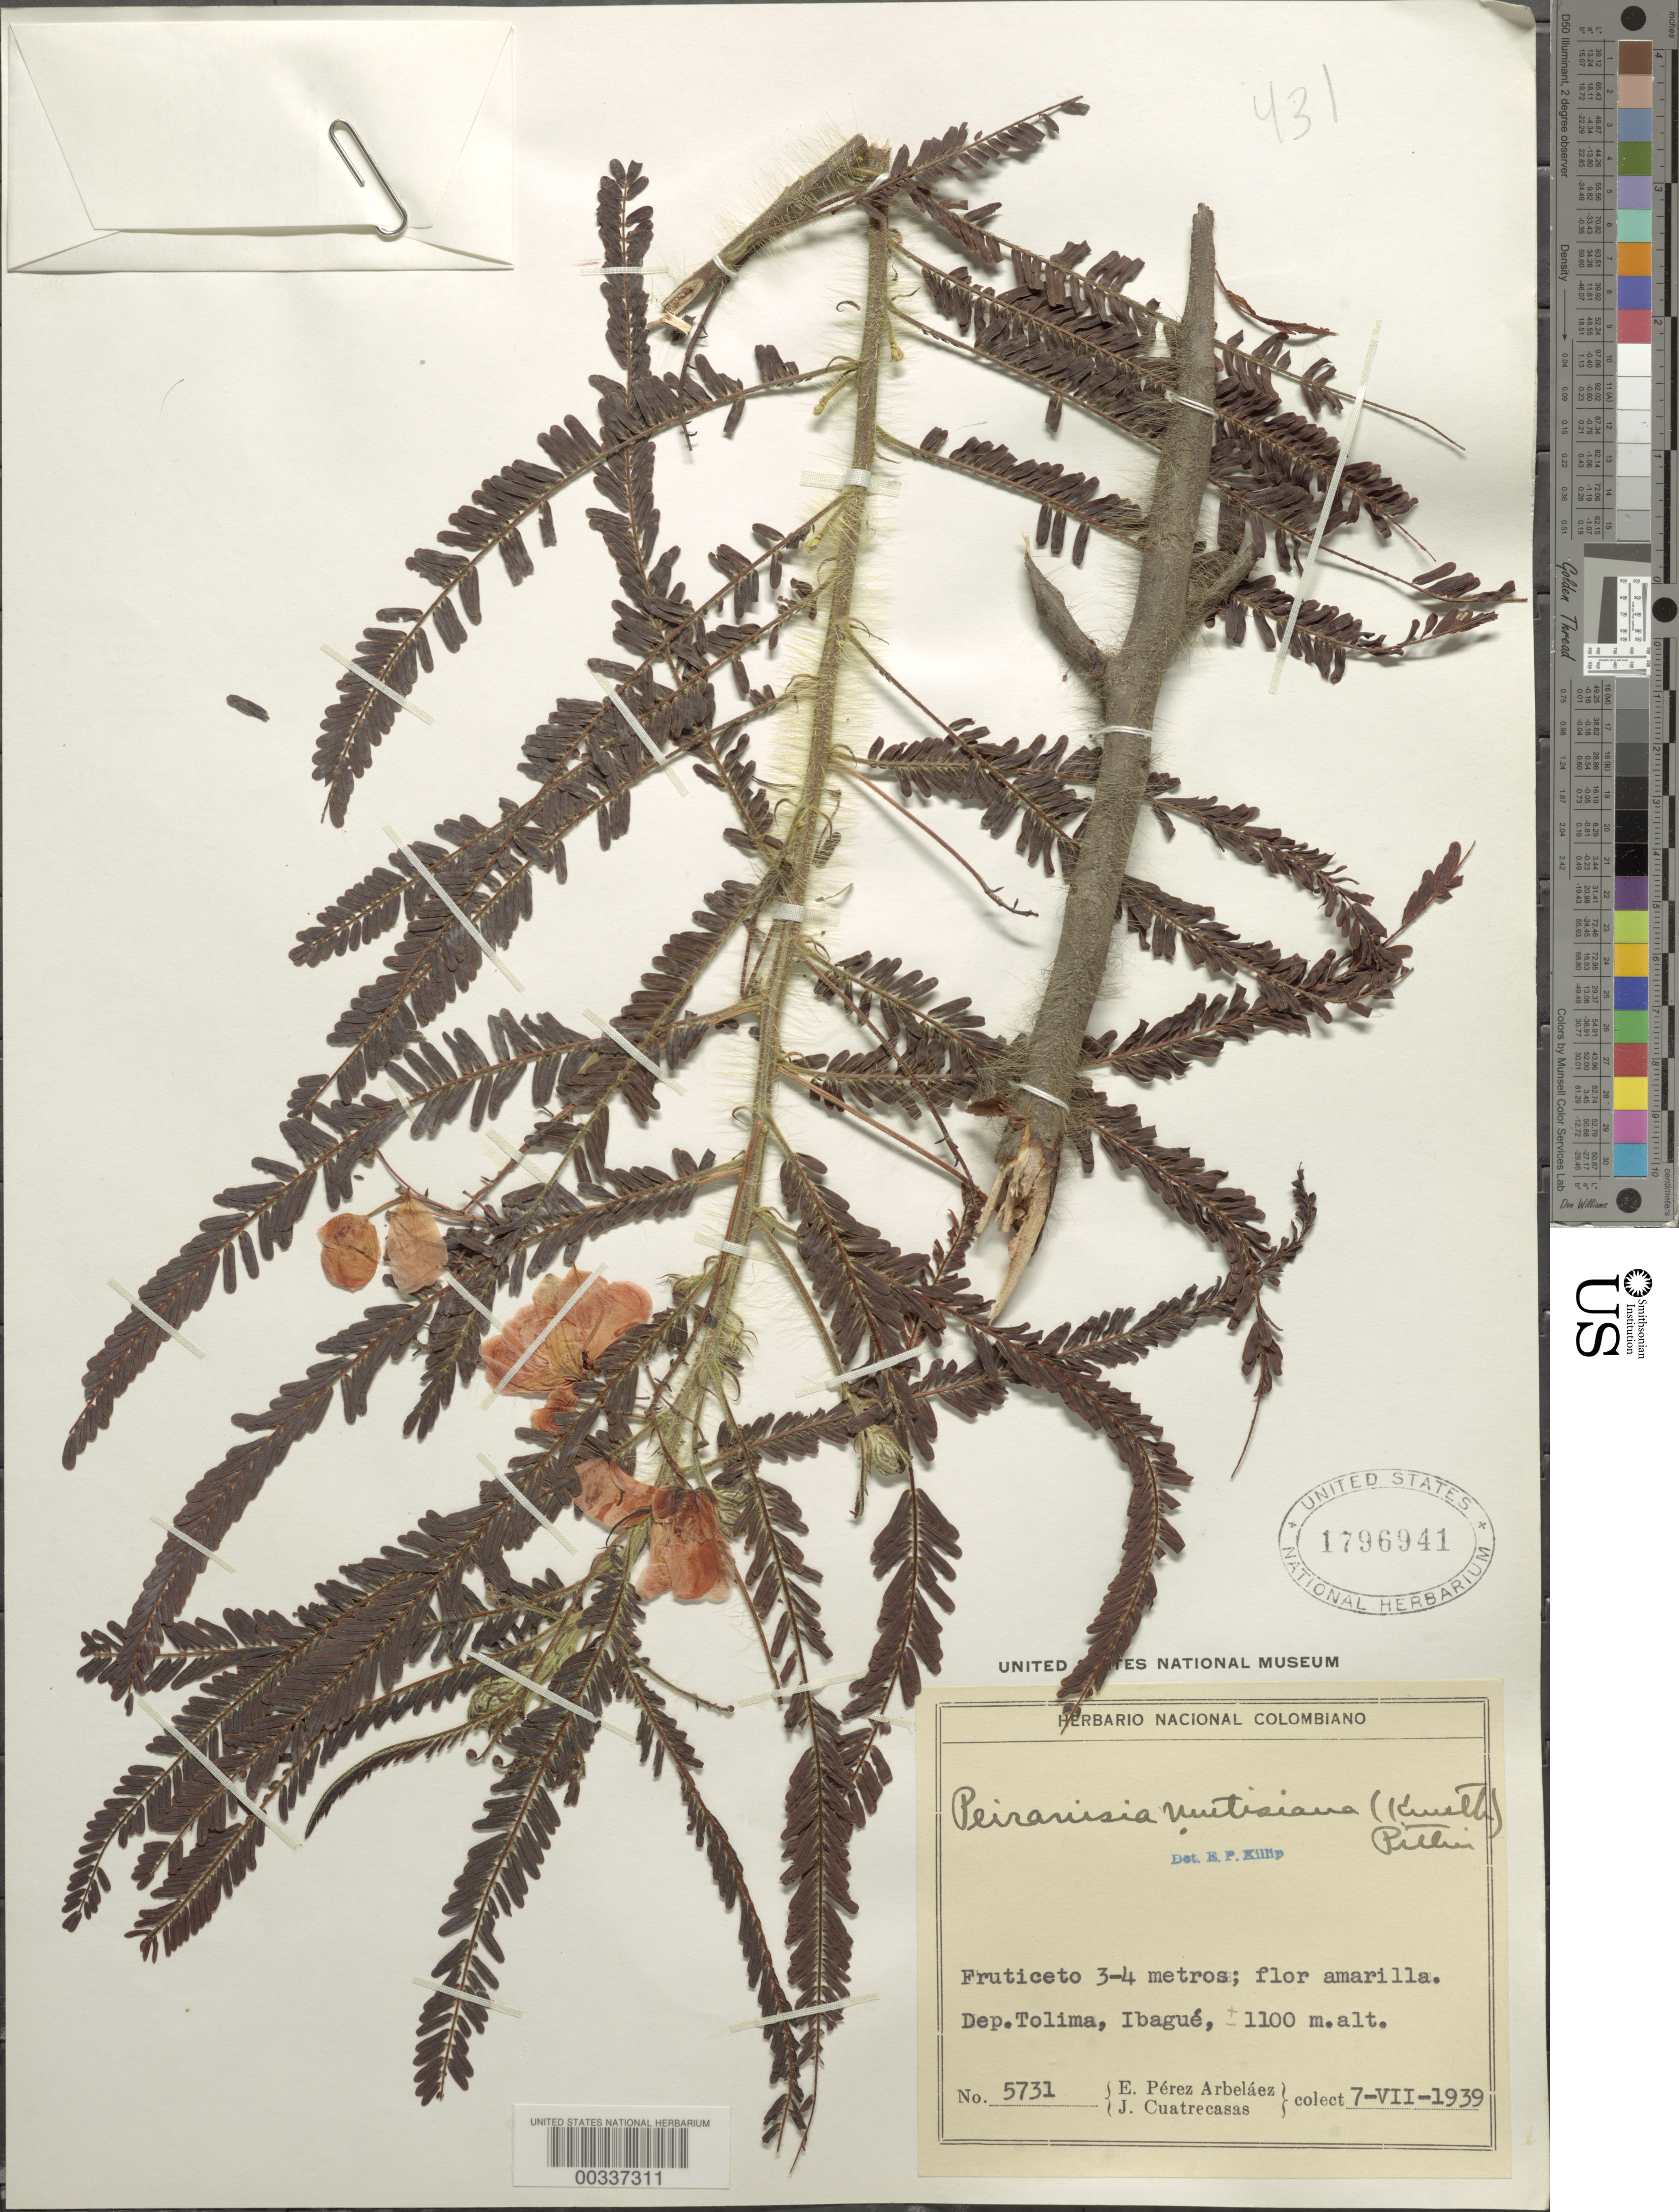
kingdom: Plantae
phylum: Tracheophyta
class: Magnoliopsida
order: Fabales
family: Fabaceae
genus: Senna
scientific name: Senna mutisiana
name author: (Kunth) H.S. Irwin & Barneby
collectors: E. Pérez Arbeláez & J. Cuatrecasas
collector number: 5731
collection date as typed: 07 Jul 1939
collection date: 1939-07-07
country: Colombia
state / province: Tolima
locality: Ibague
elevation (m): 1100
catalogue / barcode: US 1796941